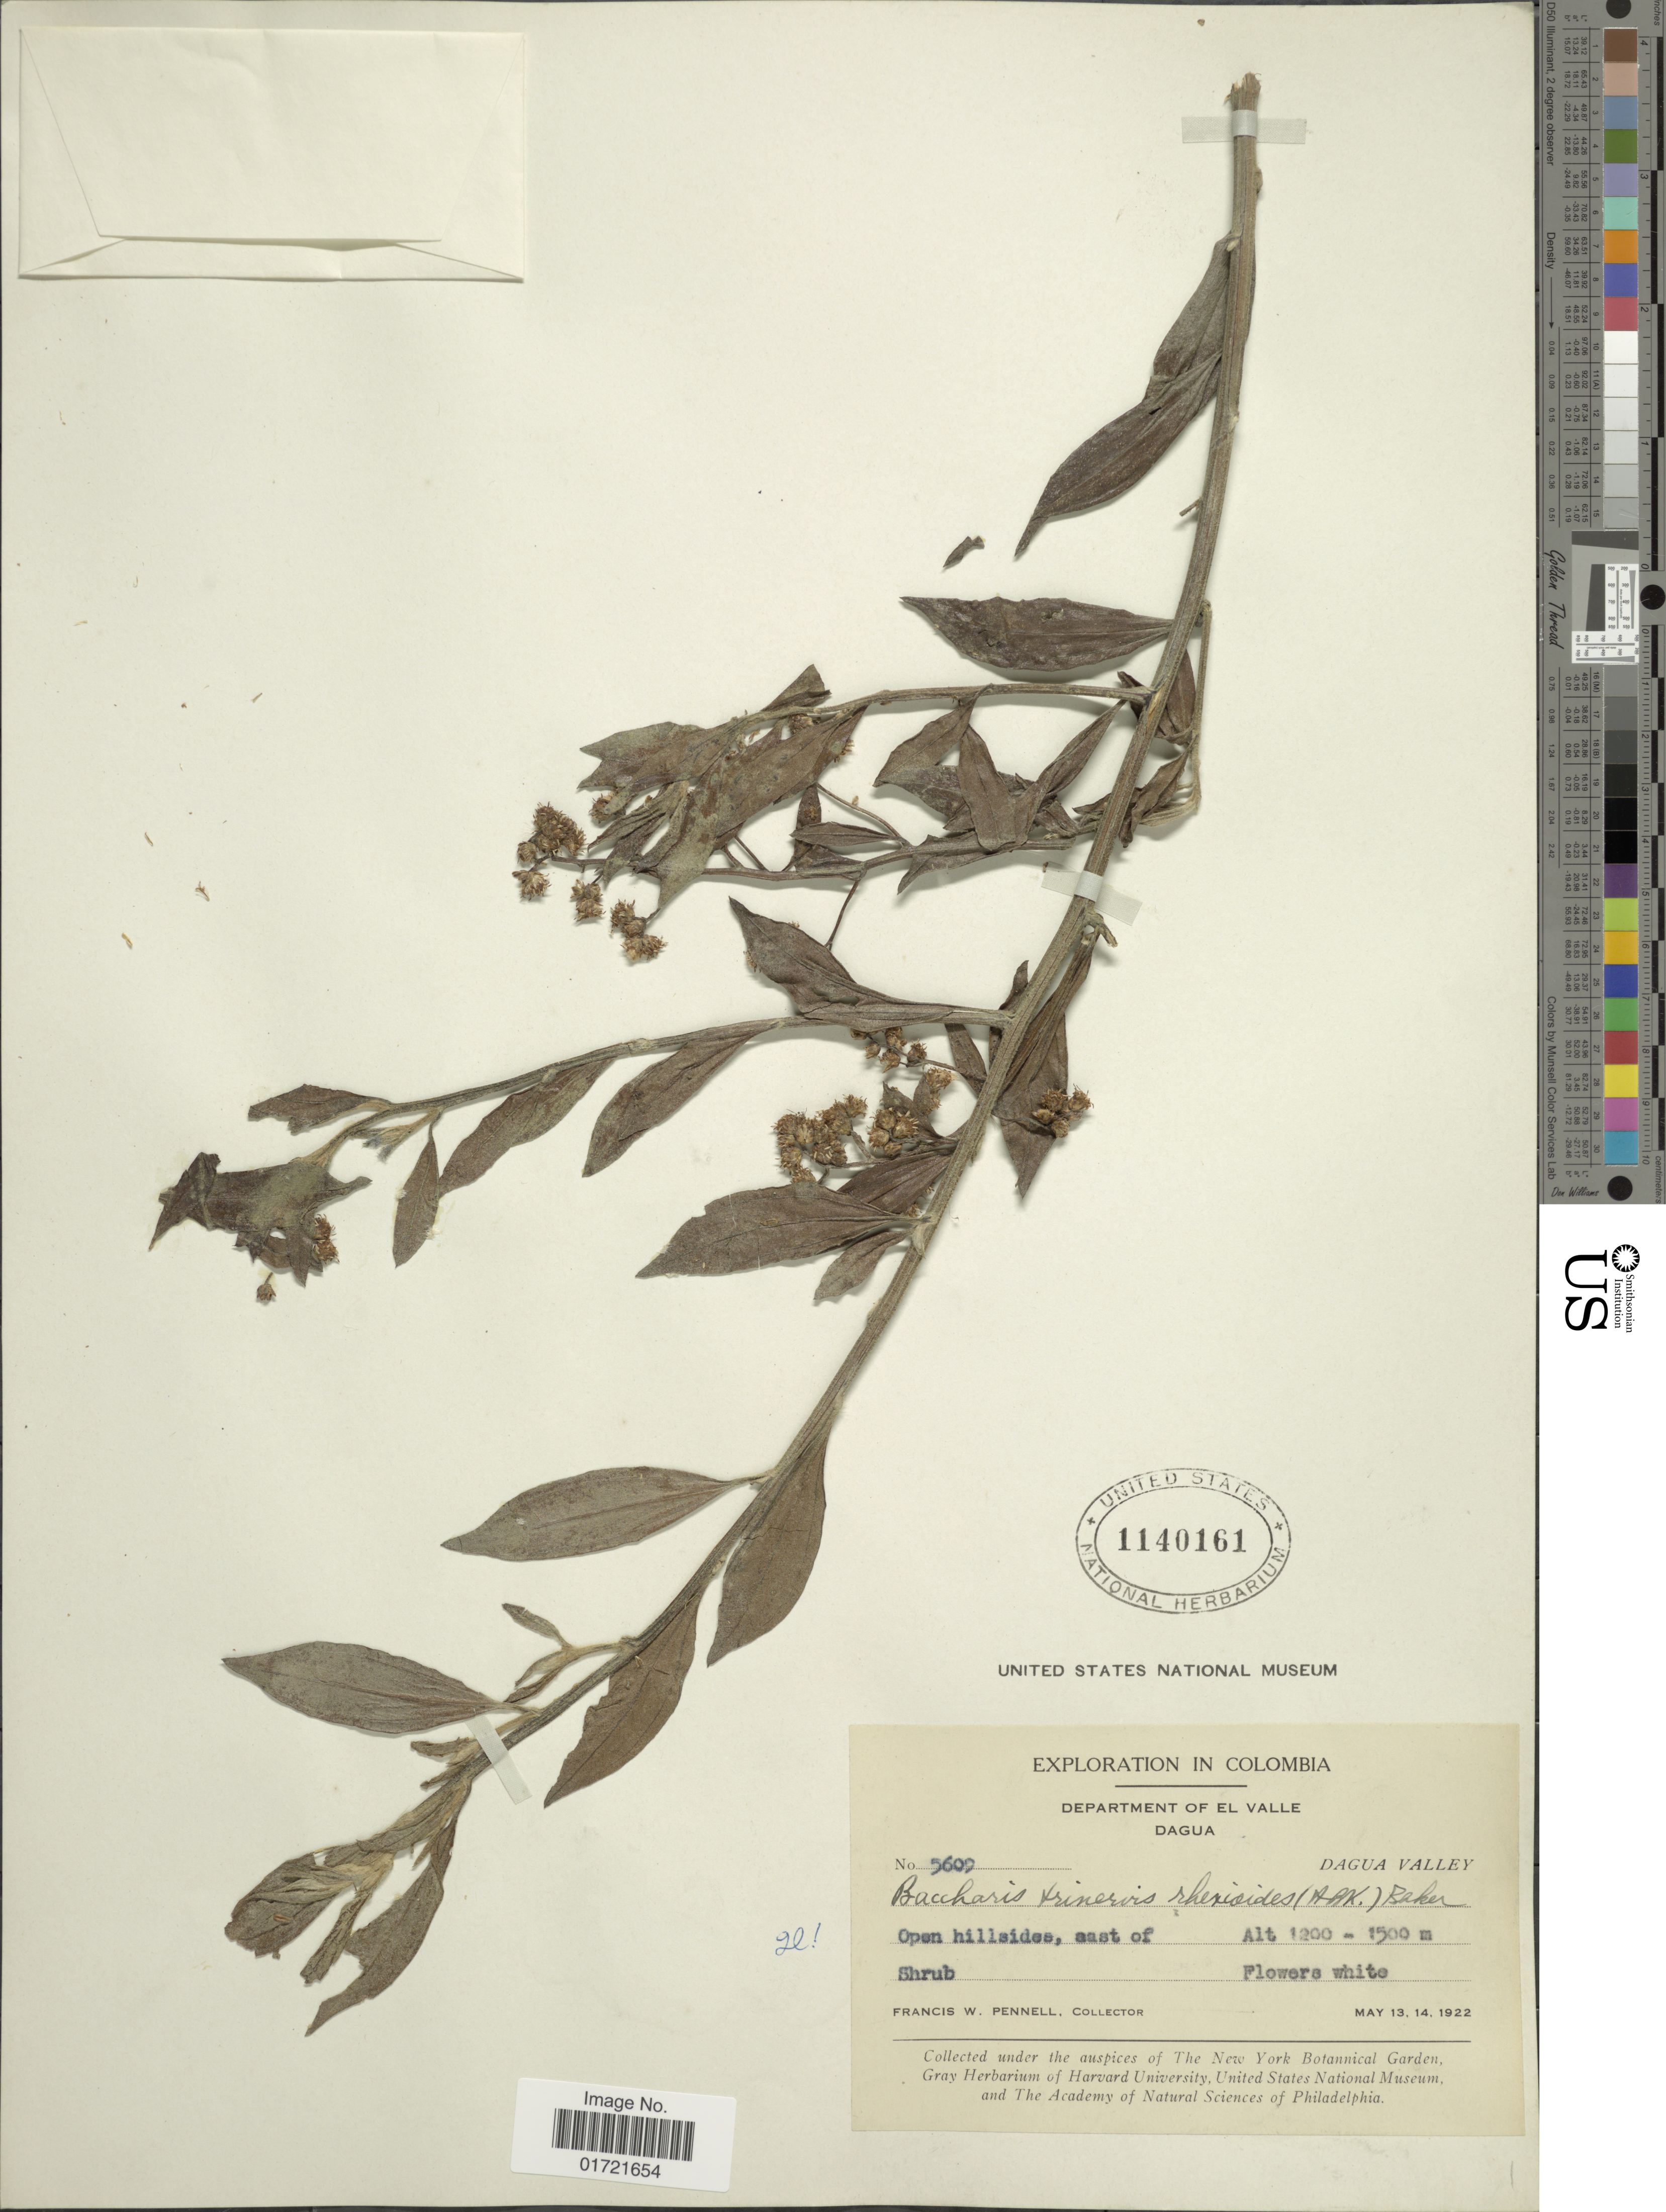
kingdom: Plantae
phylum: Tracheophyta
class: Magnoliopsida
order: Asterales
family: Asteraceae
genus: Baccharis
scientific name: Baccharis trinervis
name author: (Lam.) Pers.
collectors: F. W. Pennell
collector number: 5609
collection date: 1922-05-13/1922-05-14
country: Colombia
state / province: Valle del Cauca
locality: Department of El Valle, Dagua, Dagua Valley, Open hillside, east of Shrub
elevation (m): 1200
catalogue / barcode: US 1140161